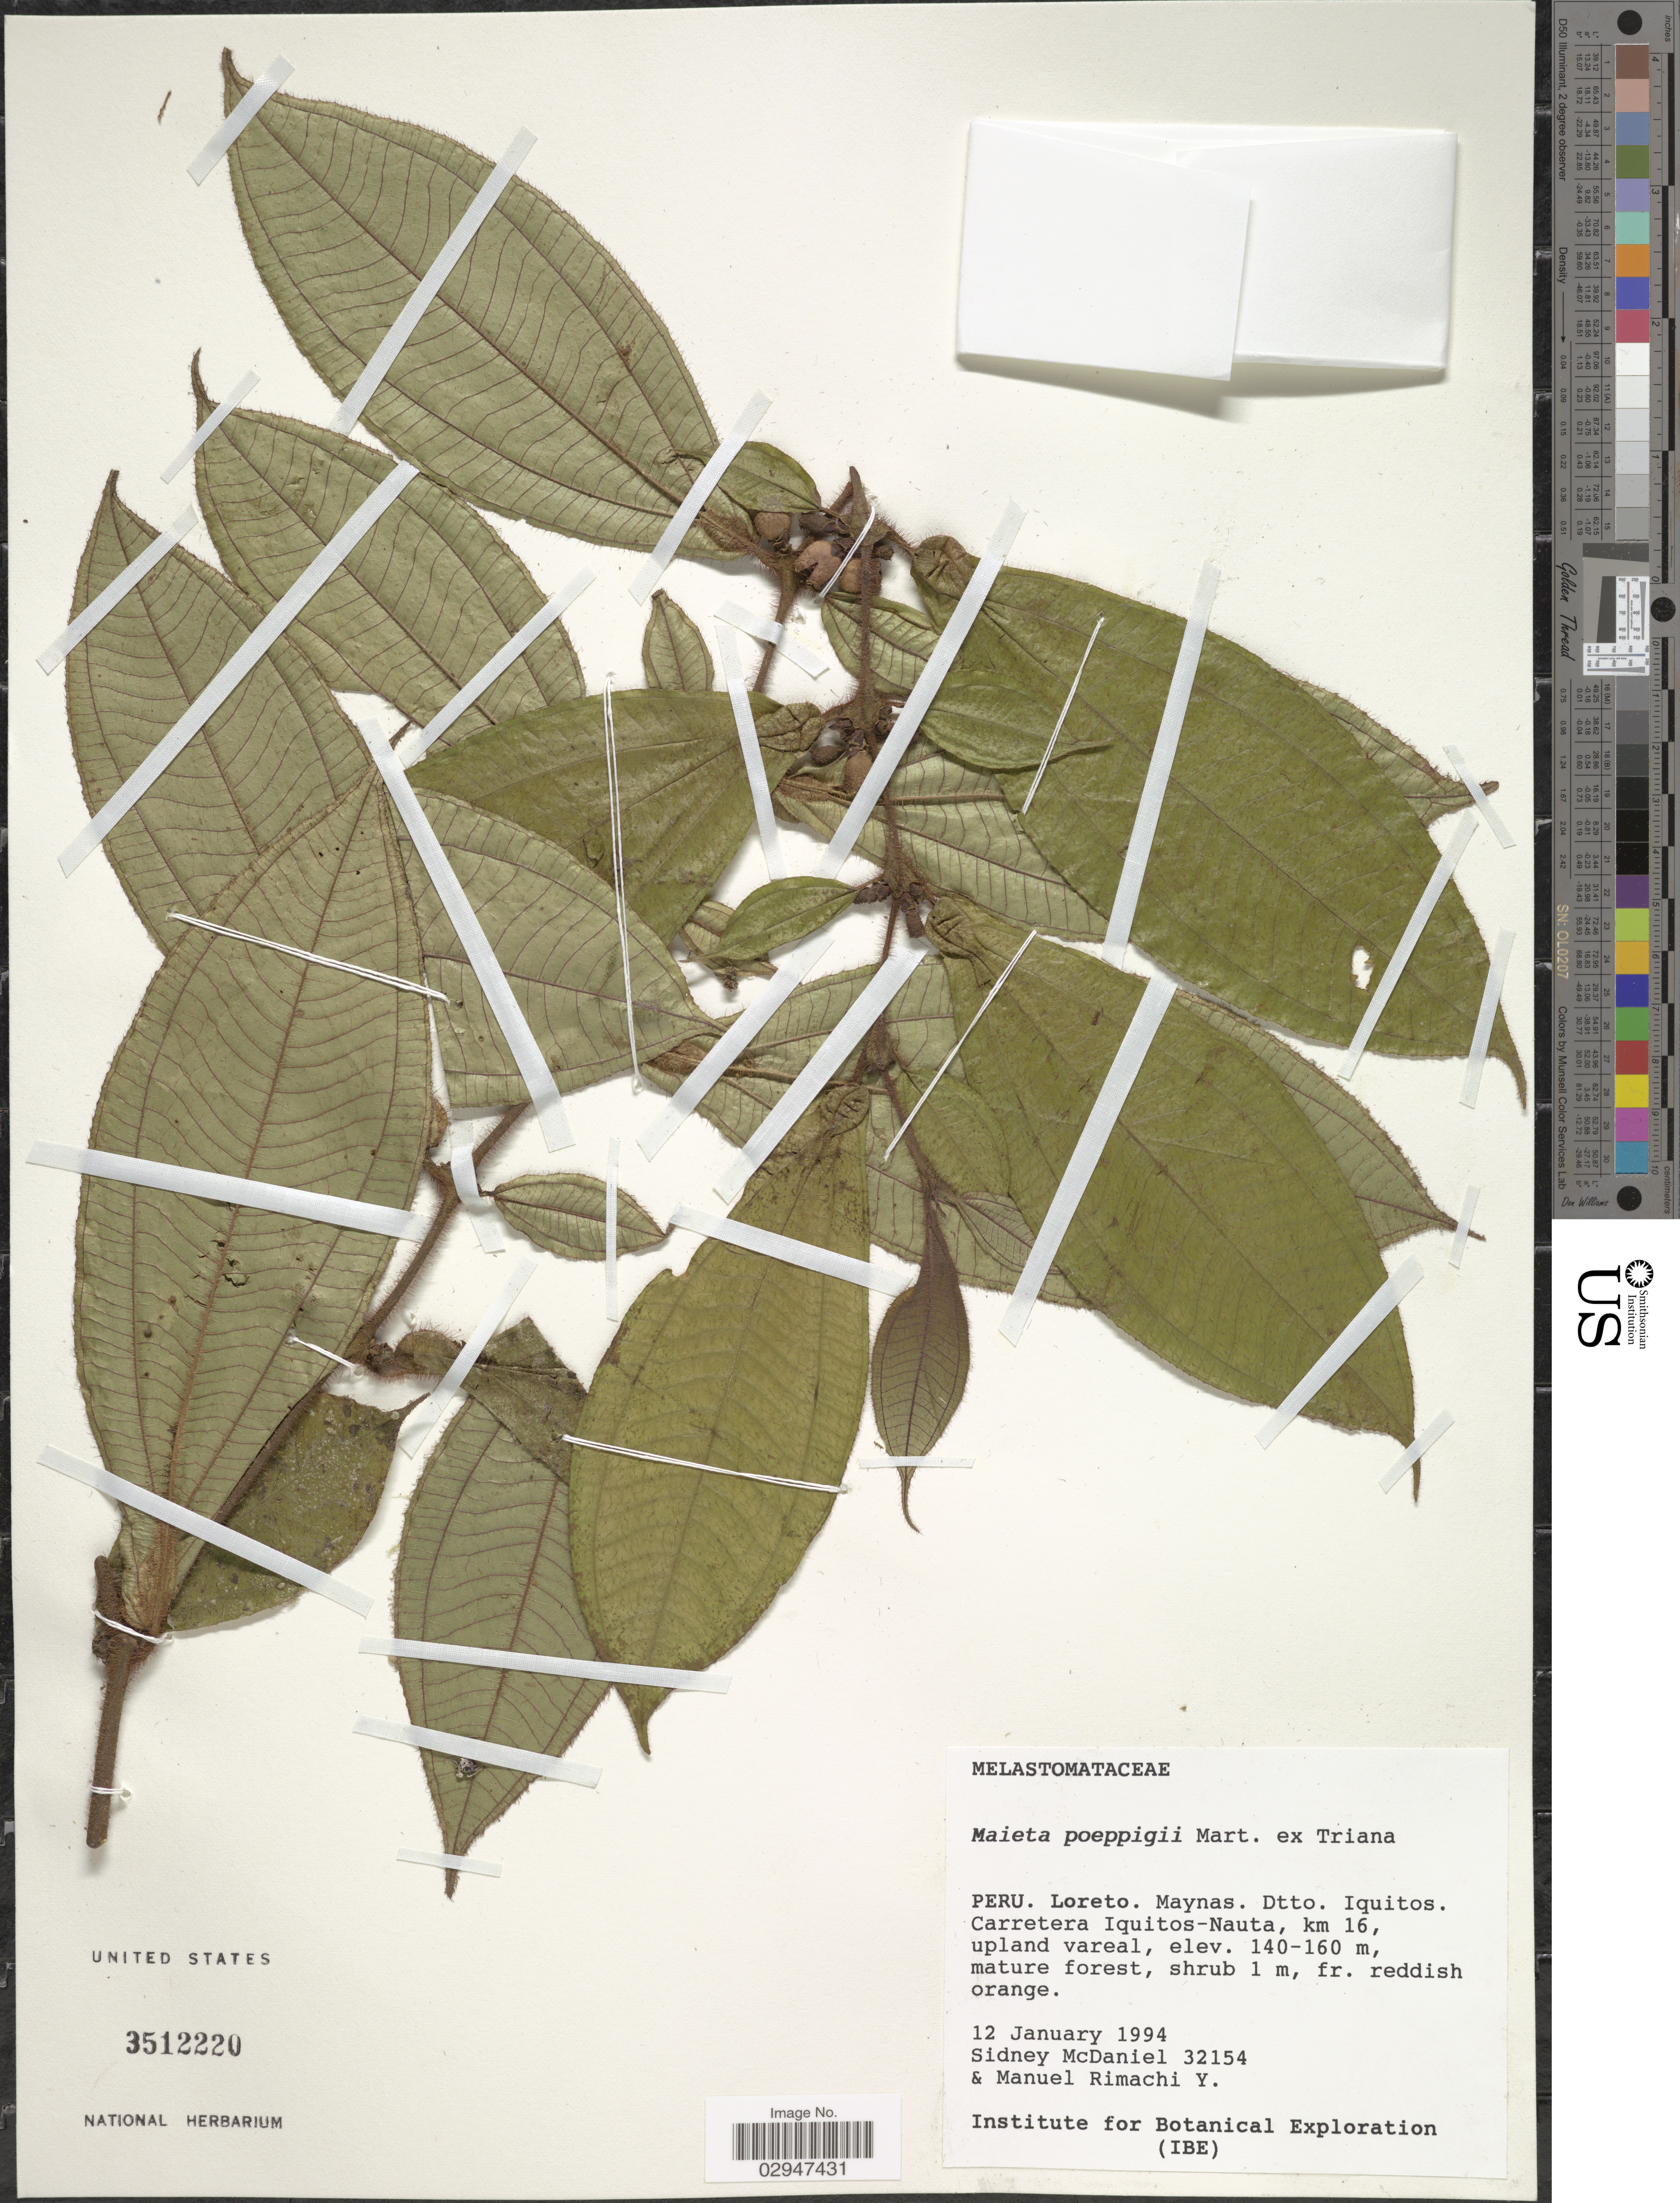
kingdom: Plantae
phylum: Tracheophyta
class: Magnoliopsida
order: Myrtales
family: Melastomataceae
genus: Maieta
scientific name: Maieta poeppigii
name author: Mart. ex Cogn.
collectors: S. McDaniel & M. Rimachi Y.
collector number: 32154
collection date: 1994-01-12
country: Peru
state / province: Loreto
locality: Loreto. Maynas. Dtto. Iquitos. Carretera Iquitos-Nauta, km 16.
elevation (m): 140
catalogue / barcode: US 3512220